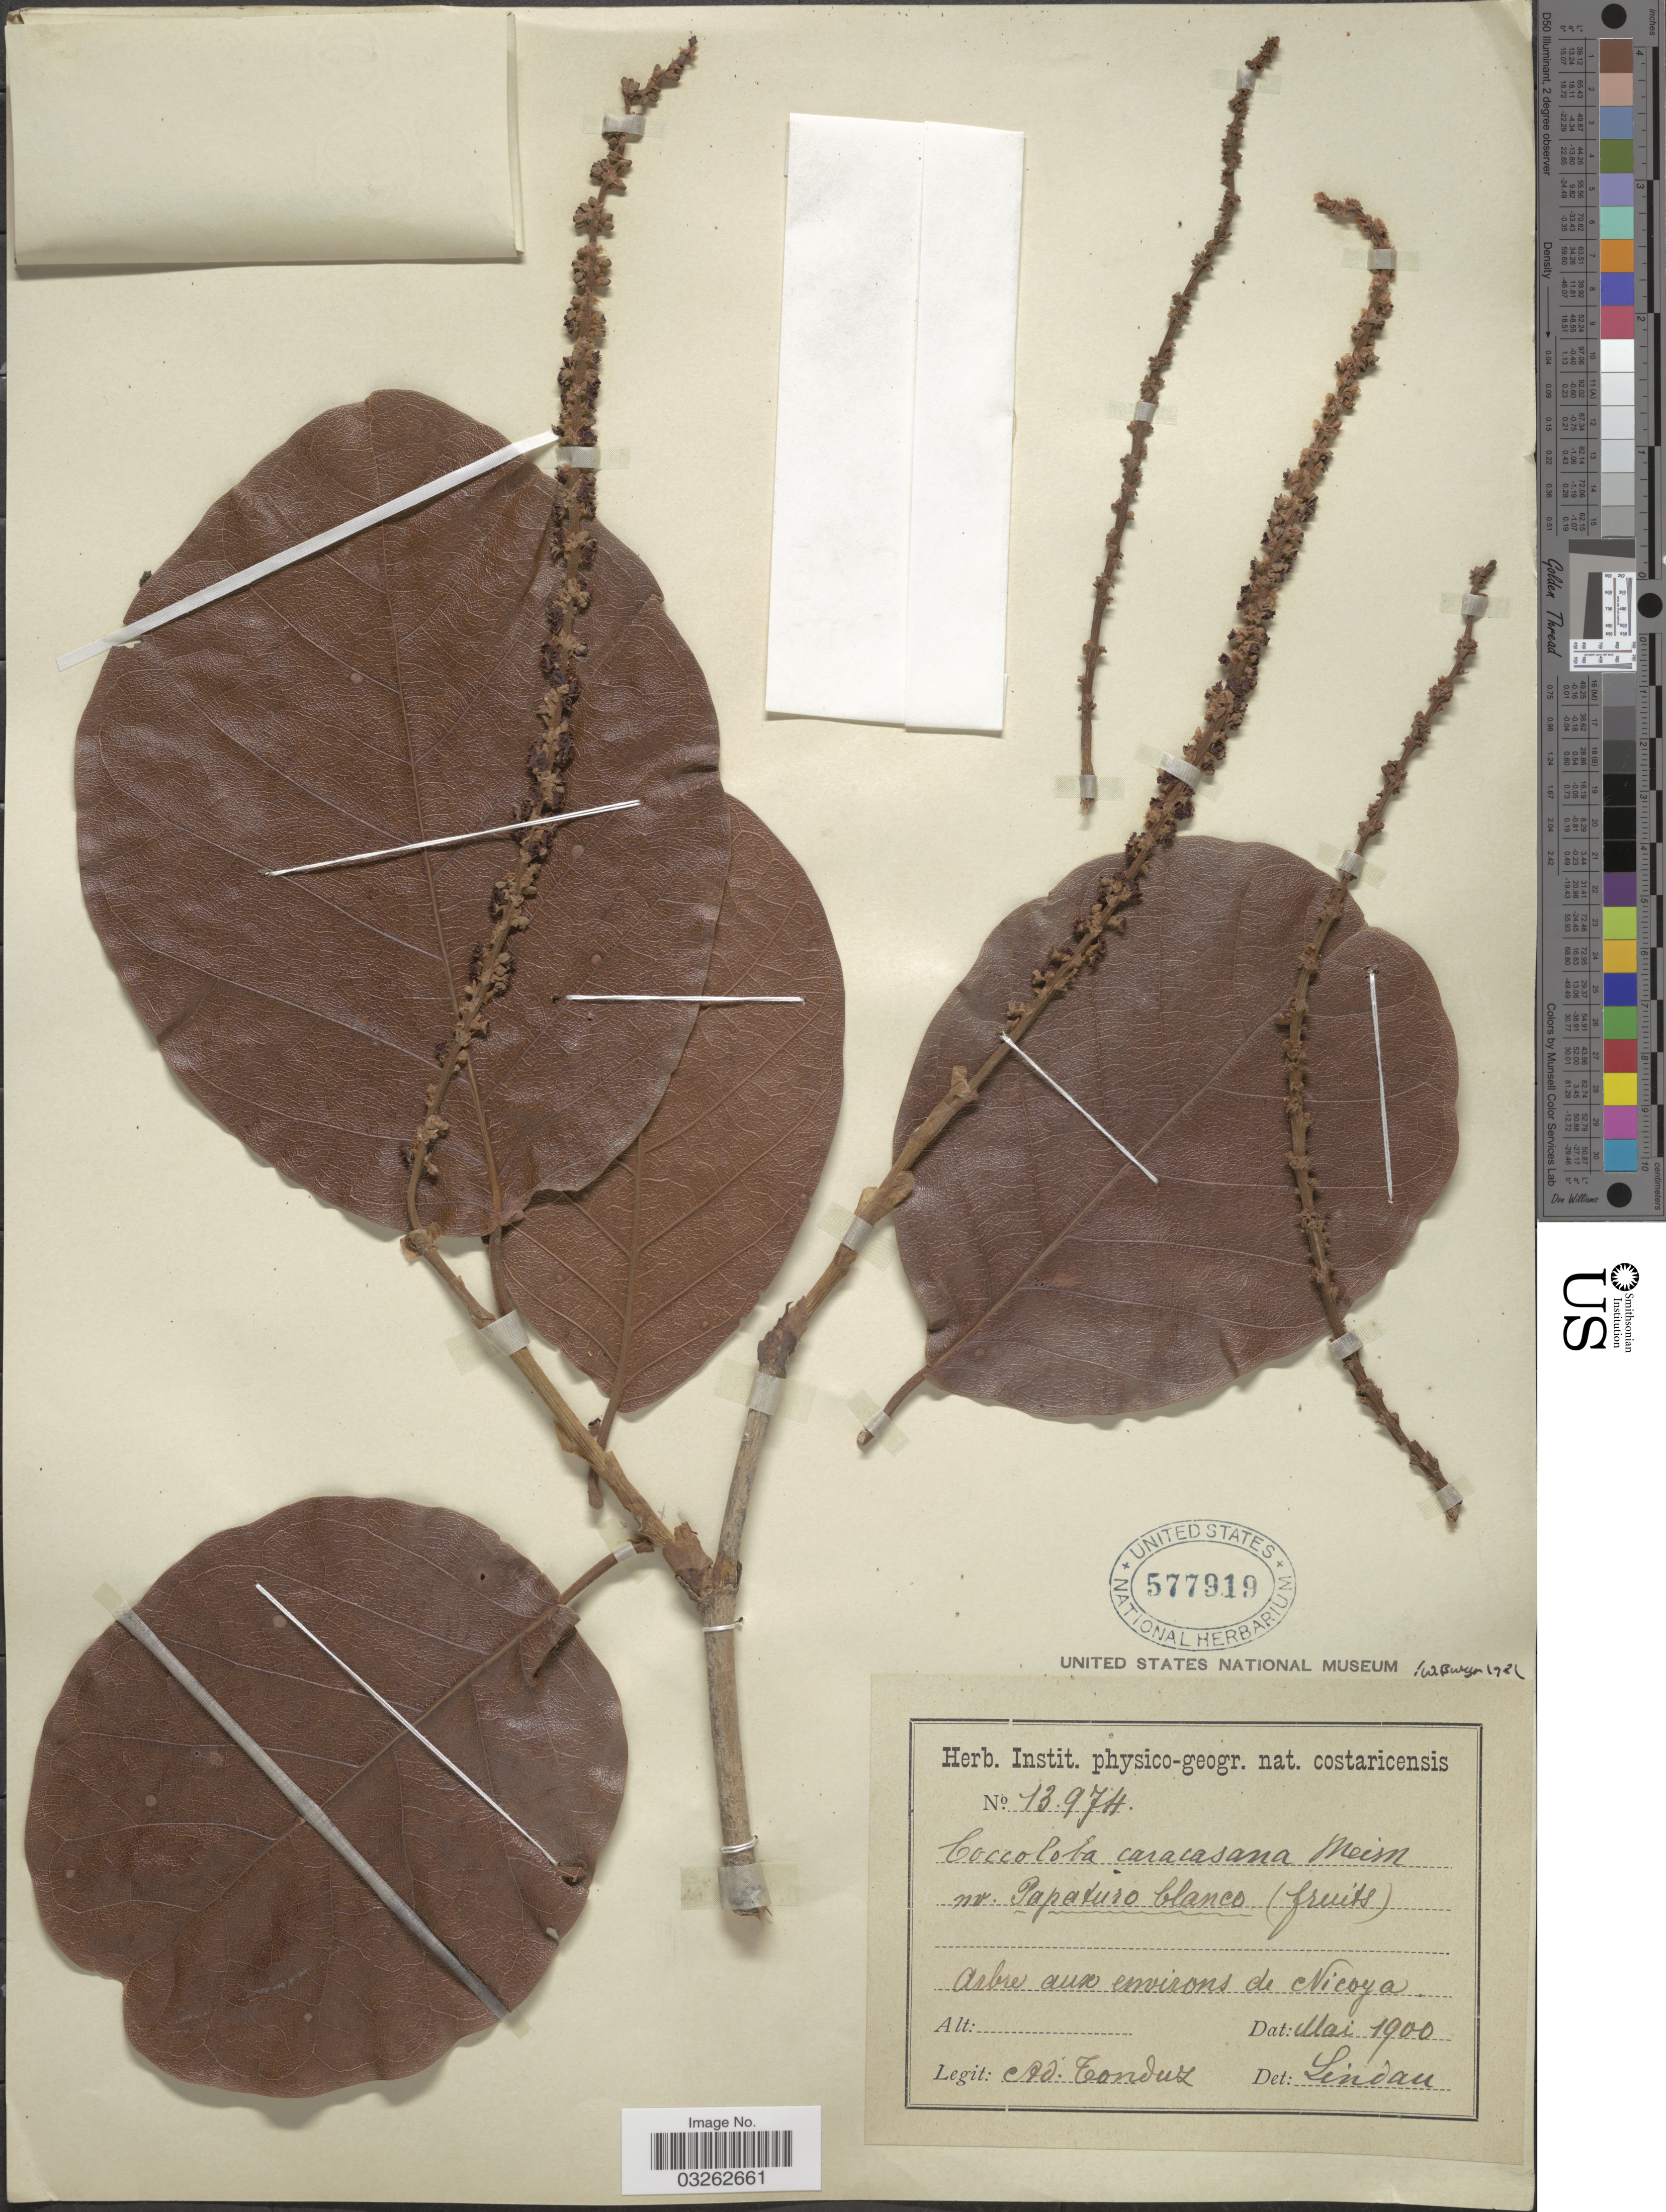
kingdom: Plantae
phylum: Tracheophyta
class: Magnoliopsida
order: Caryophyllales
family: Polygonaceae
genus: Coccoloba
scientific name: Coccoloba caracasana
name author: Meisn.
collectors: A. Tonduz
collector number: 13974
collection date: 1900-05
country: Costa Rica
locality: Arbre aux environs de Nicoya.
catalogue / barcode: US 577919